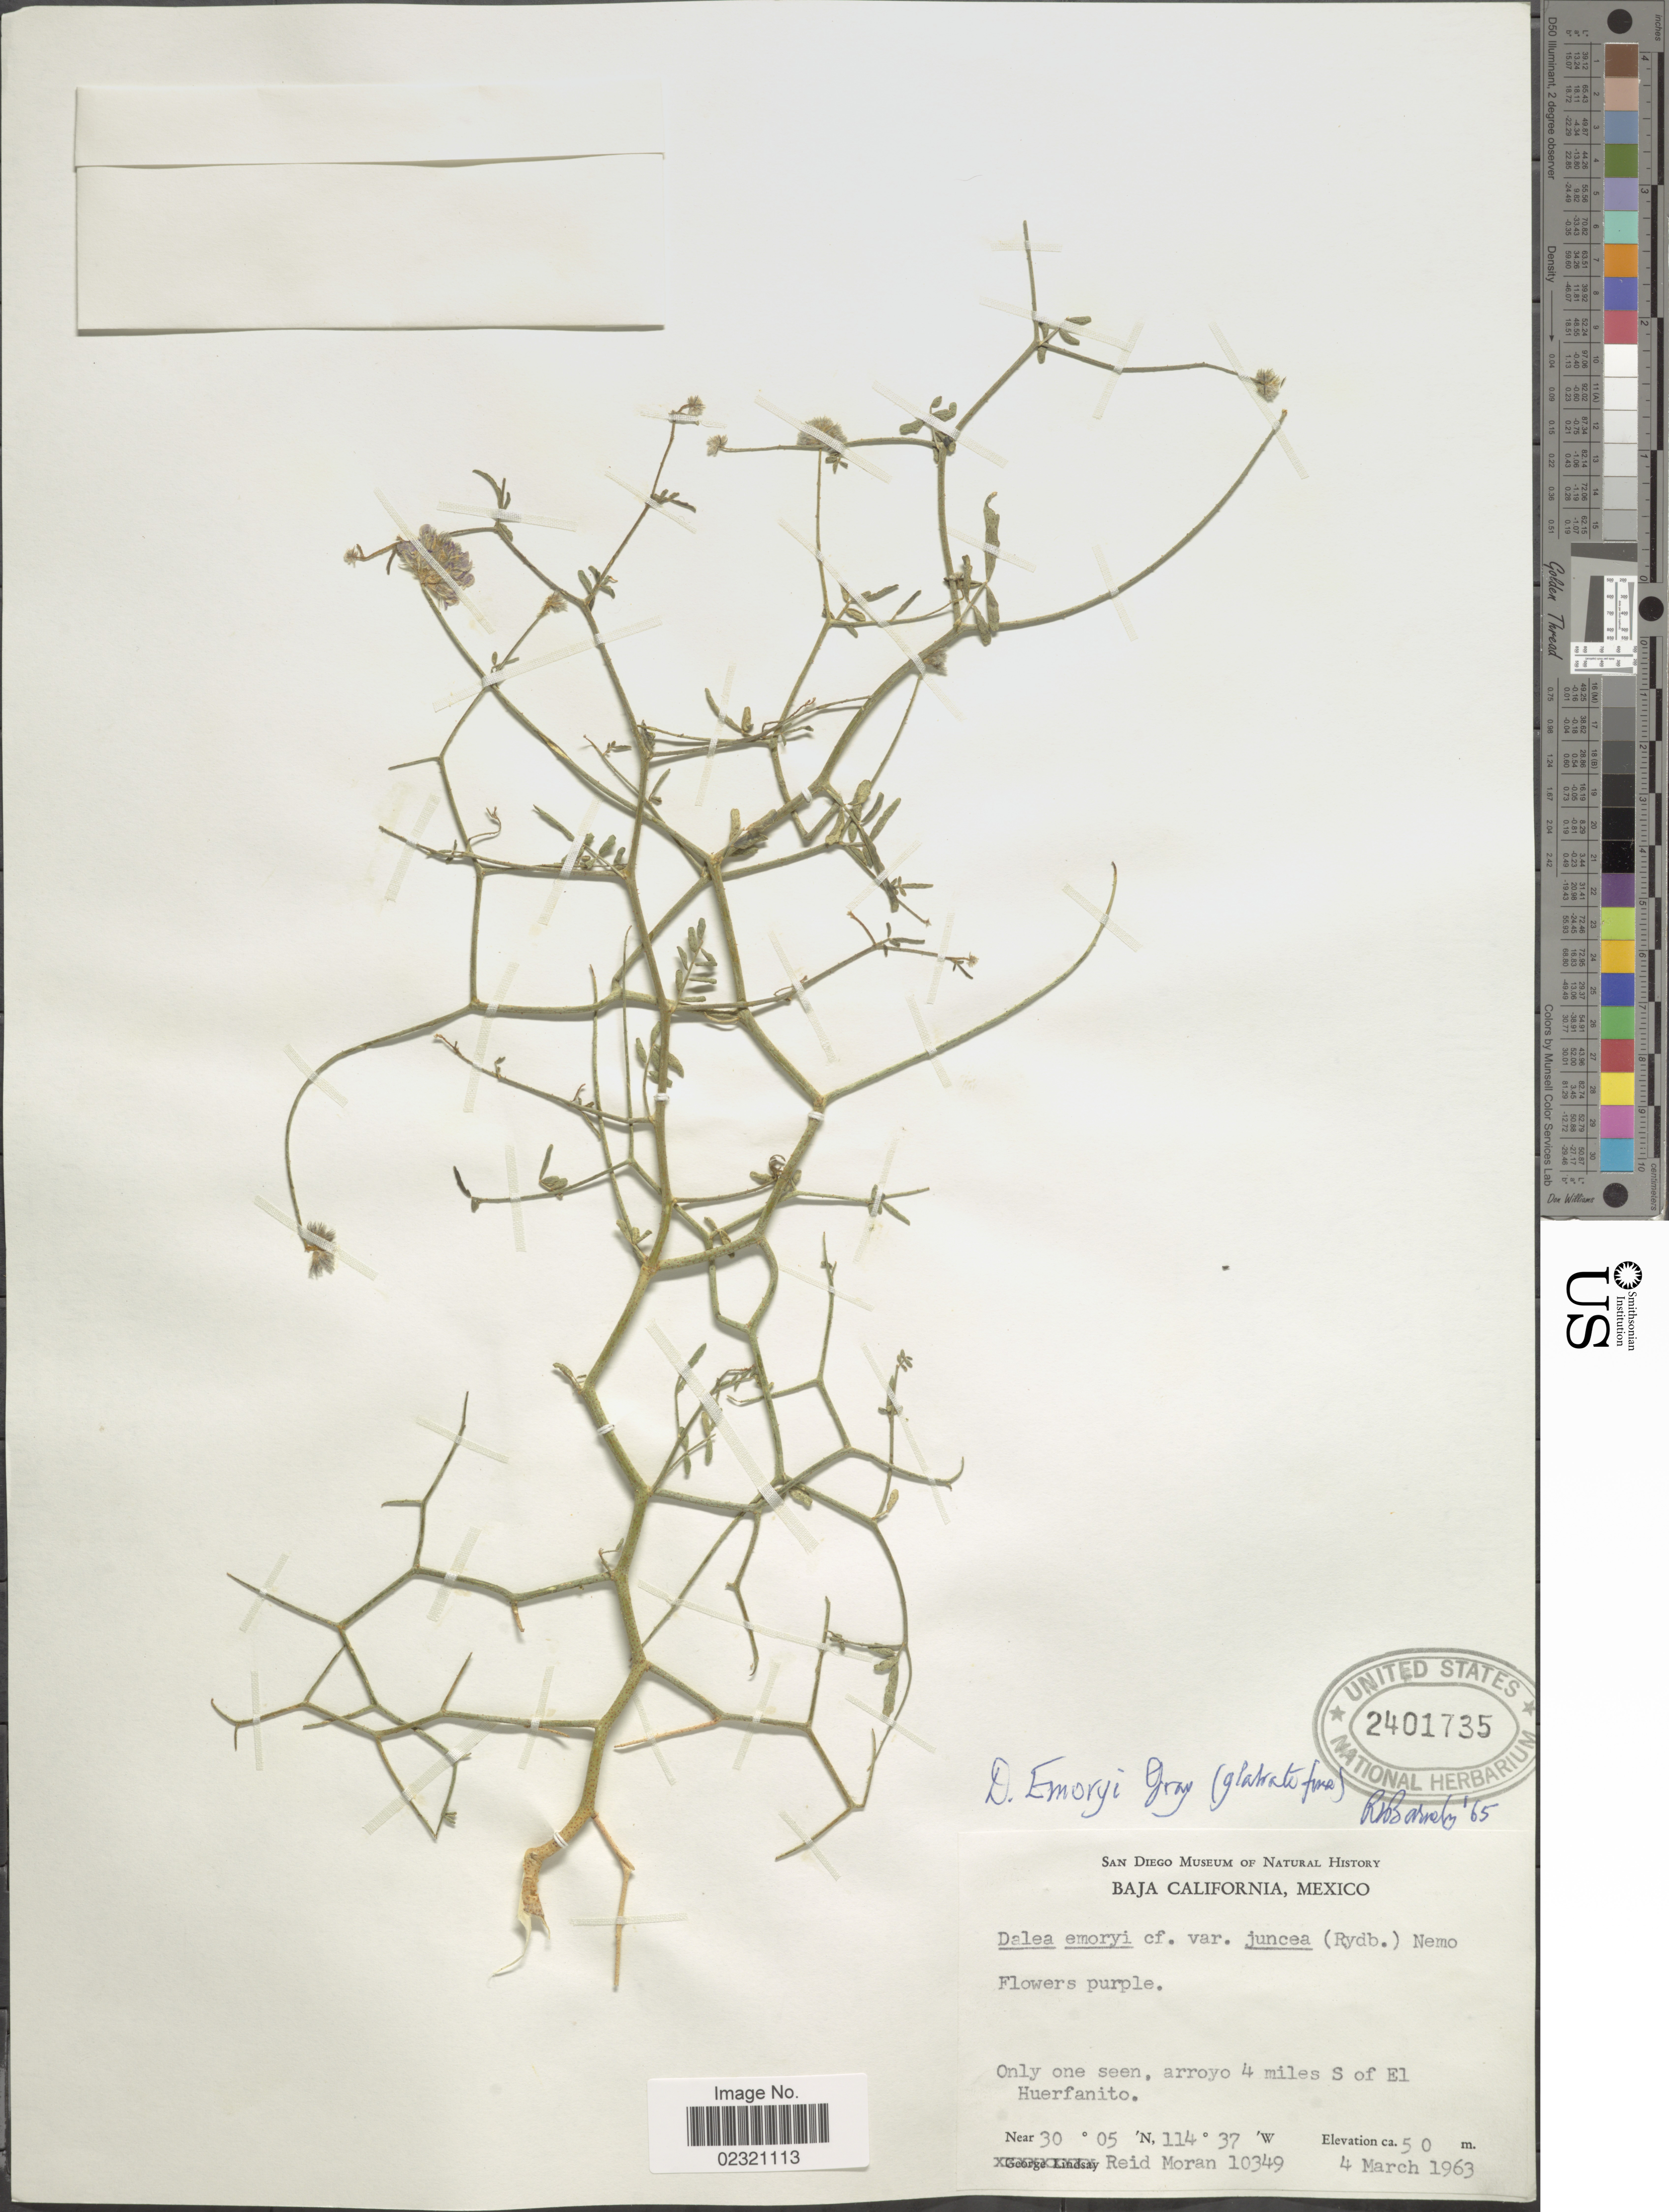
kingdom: Plantae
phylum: Tracheophyta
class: Magnoliopsida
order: Fabales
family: Fabaceae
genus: Psorothamnus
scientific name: Psorothamnus emoryi var. emoryi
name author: (A. Gray) Rydb.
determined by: Strong, M. T., (US), Smithsonian Institution - National Museum of Natural History (UNITED STATES)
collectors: R. V. Moran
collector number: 10349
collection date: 1963-03-04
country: Mexico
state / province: Baja California Norte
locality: Arroyo 4 miles S of El Huerfanito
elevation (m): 50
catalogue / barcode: US 2401735